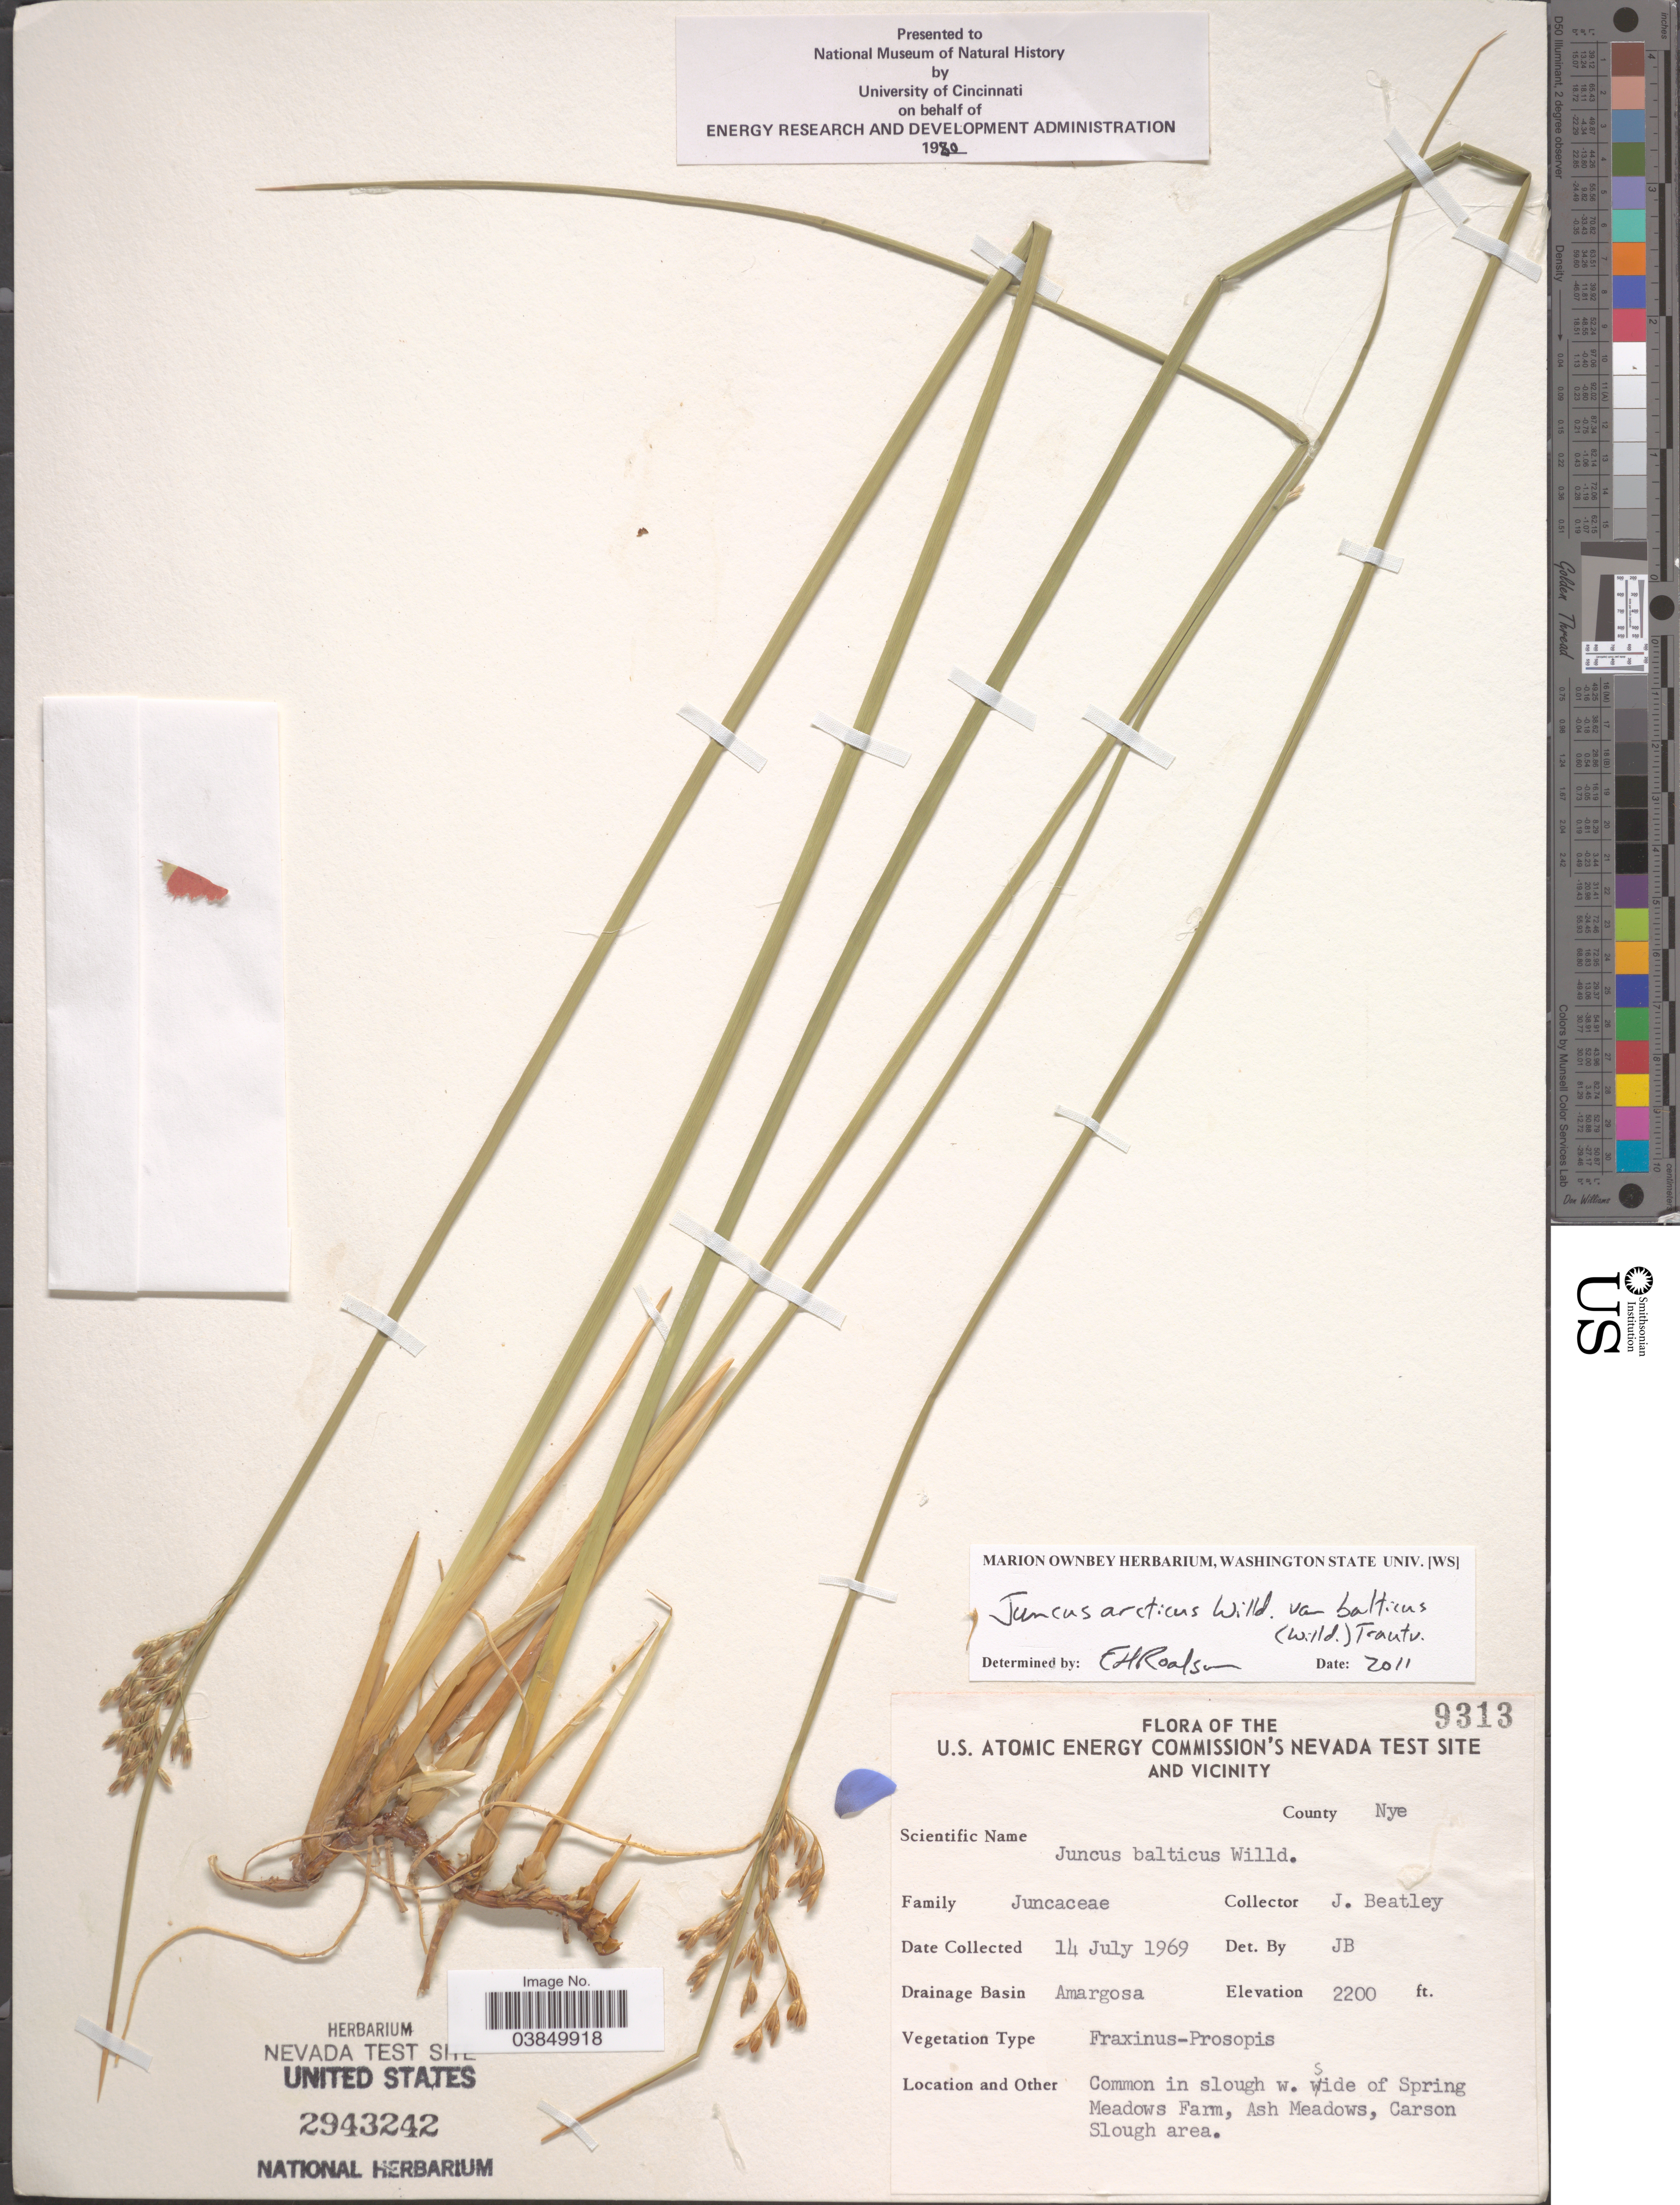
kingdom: Plantae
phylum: Tracheophyta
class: Liliopsida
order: Poales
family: Juncaceae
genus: Juncus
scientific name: Juncus balticus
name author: Willd.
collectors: J. C. Beatley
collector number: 9313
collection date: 1969-07-14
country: United States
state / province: Nevada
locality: U.S. Atomic Energy Commission's Nevada Test Site and vicinity. County Nye. Drainage Basin Amargosa. Common in slough w. side of Spring Meadows Farm, Ash Meadows, Carson Slough area.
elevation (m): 671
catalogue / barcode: US 2943242